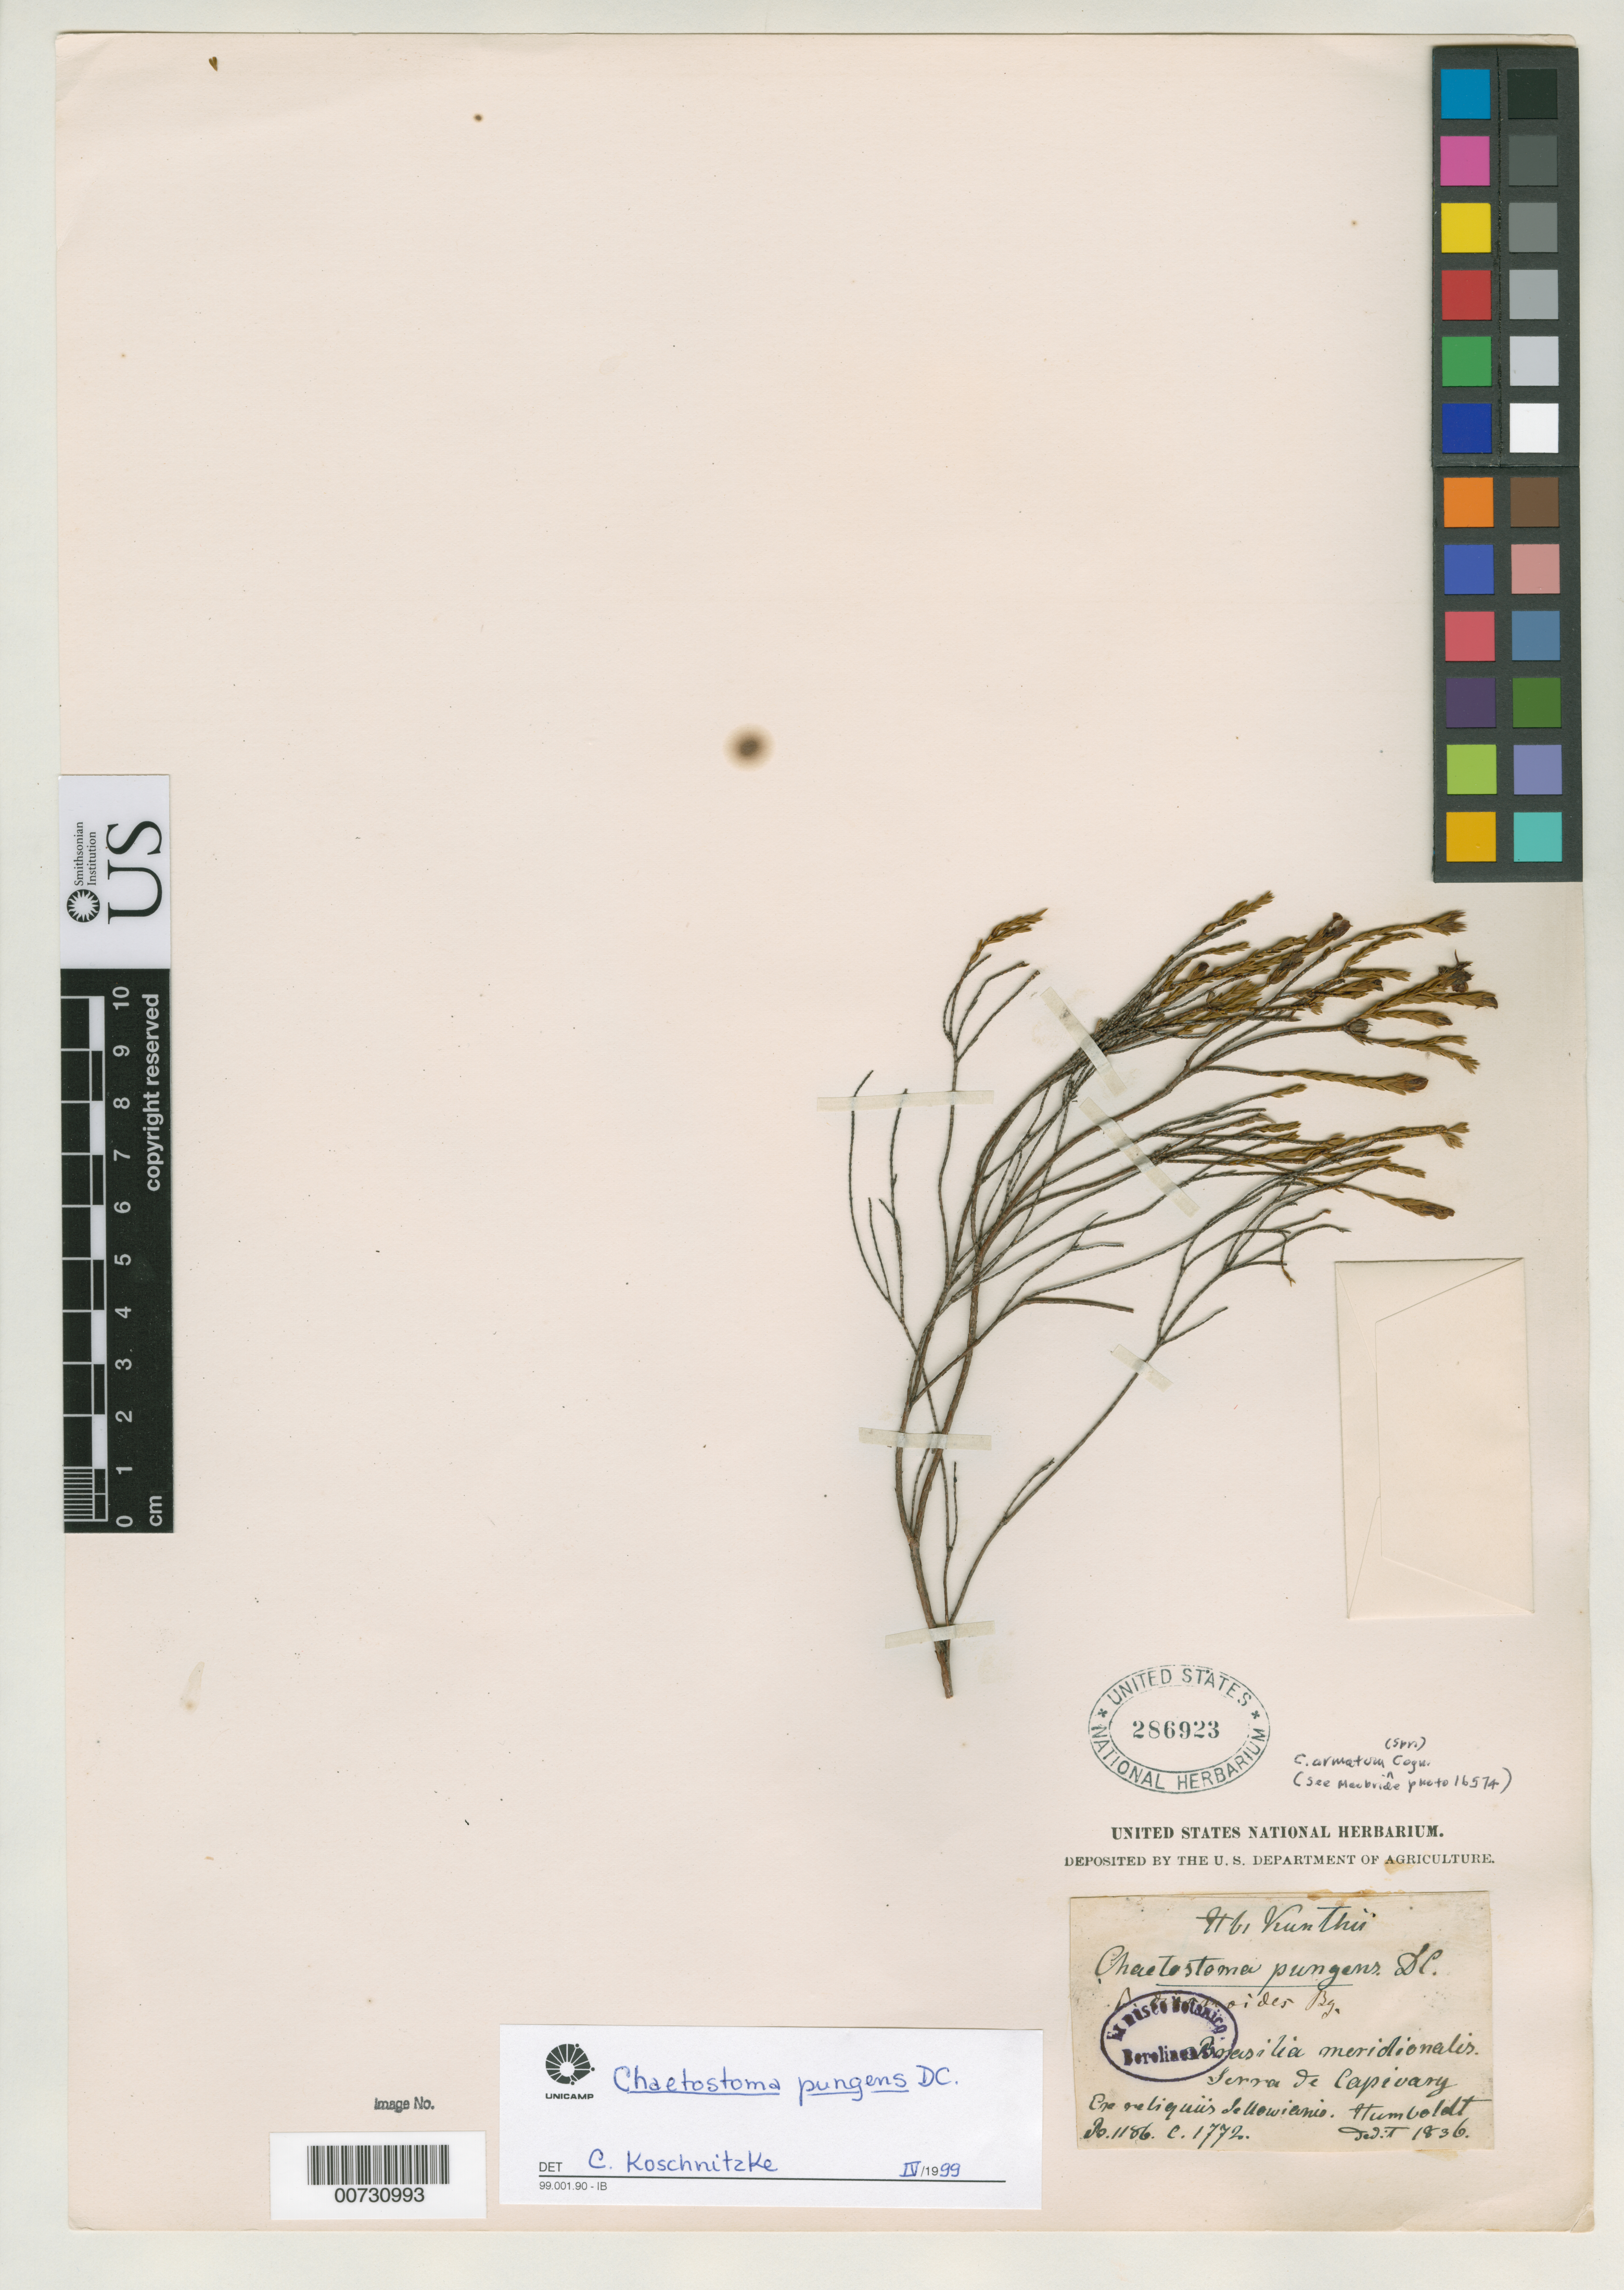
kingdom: Plantae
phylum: Tracheophyta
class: Magnoliopsida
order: Myrtales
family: Melastomataceae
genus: Rhexia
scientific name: Rhexia armata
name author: Spreng.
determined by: Koschnitzke, C.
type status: Isotype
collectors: F. Sellow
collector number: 1186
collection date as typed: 10 May 1819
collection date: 1819-05-10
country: Brazil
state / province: Minas Gerais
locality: Serra do Capivary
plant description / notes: Holotype (B) destroyed; lectotypified by Koschnitzke & Borges Martins (lectotype: K) but US sheet is an isotype.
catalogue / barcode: US 286923